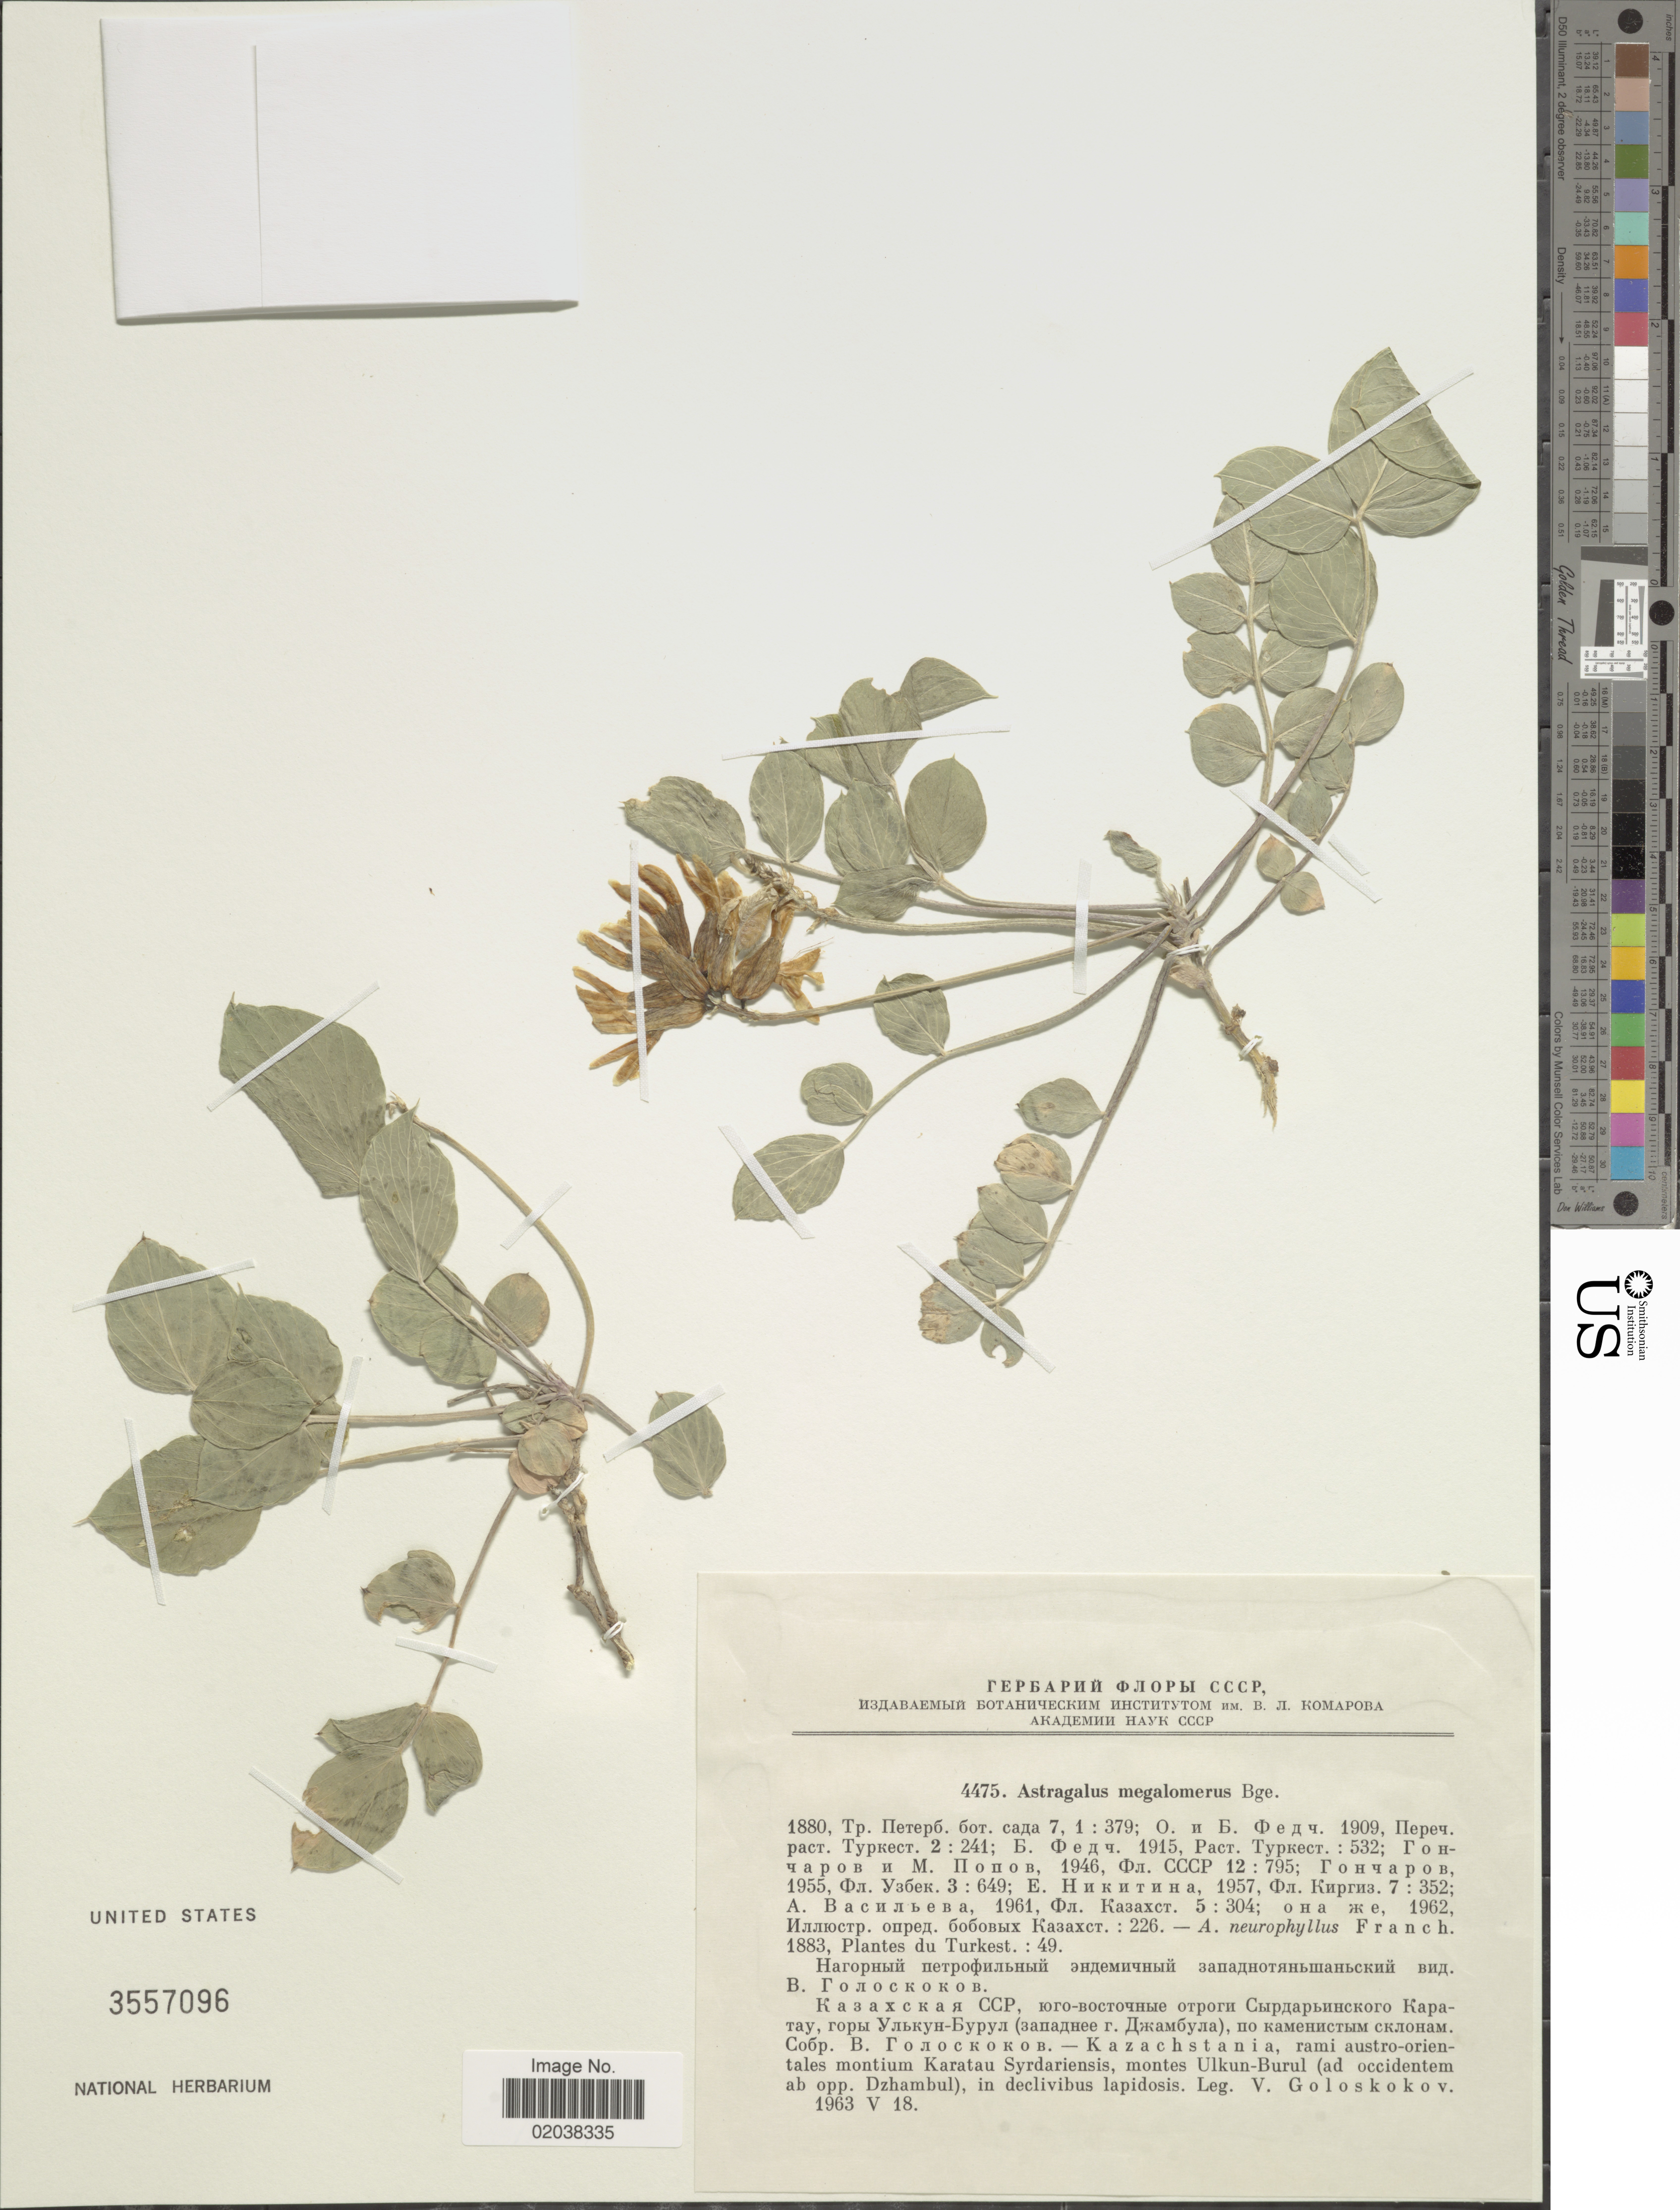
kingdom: Plantae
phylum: Tracheophyta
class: Magnoliopsida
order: Fabales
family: Fabaceae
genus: Astragalus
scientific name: Astragalus megalomerus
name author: Bunge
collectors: V. P. Goloskokov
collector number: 4475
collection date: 1963-05-18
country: Kazakhstan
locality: Kazachstania, rami austro-orientales montium Karatau Syrdariensis, montes Ulkun-Burul ( ad occidentem ab opp. Dzhambul).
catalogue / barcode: US 3557096